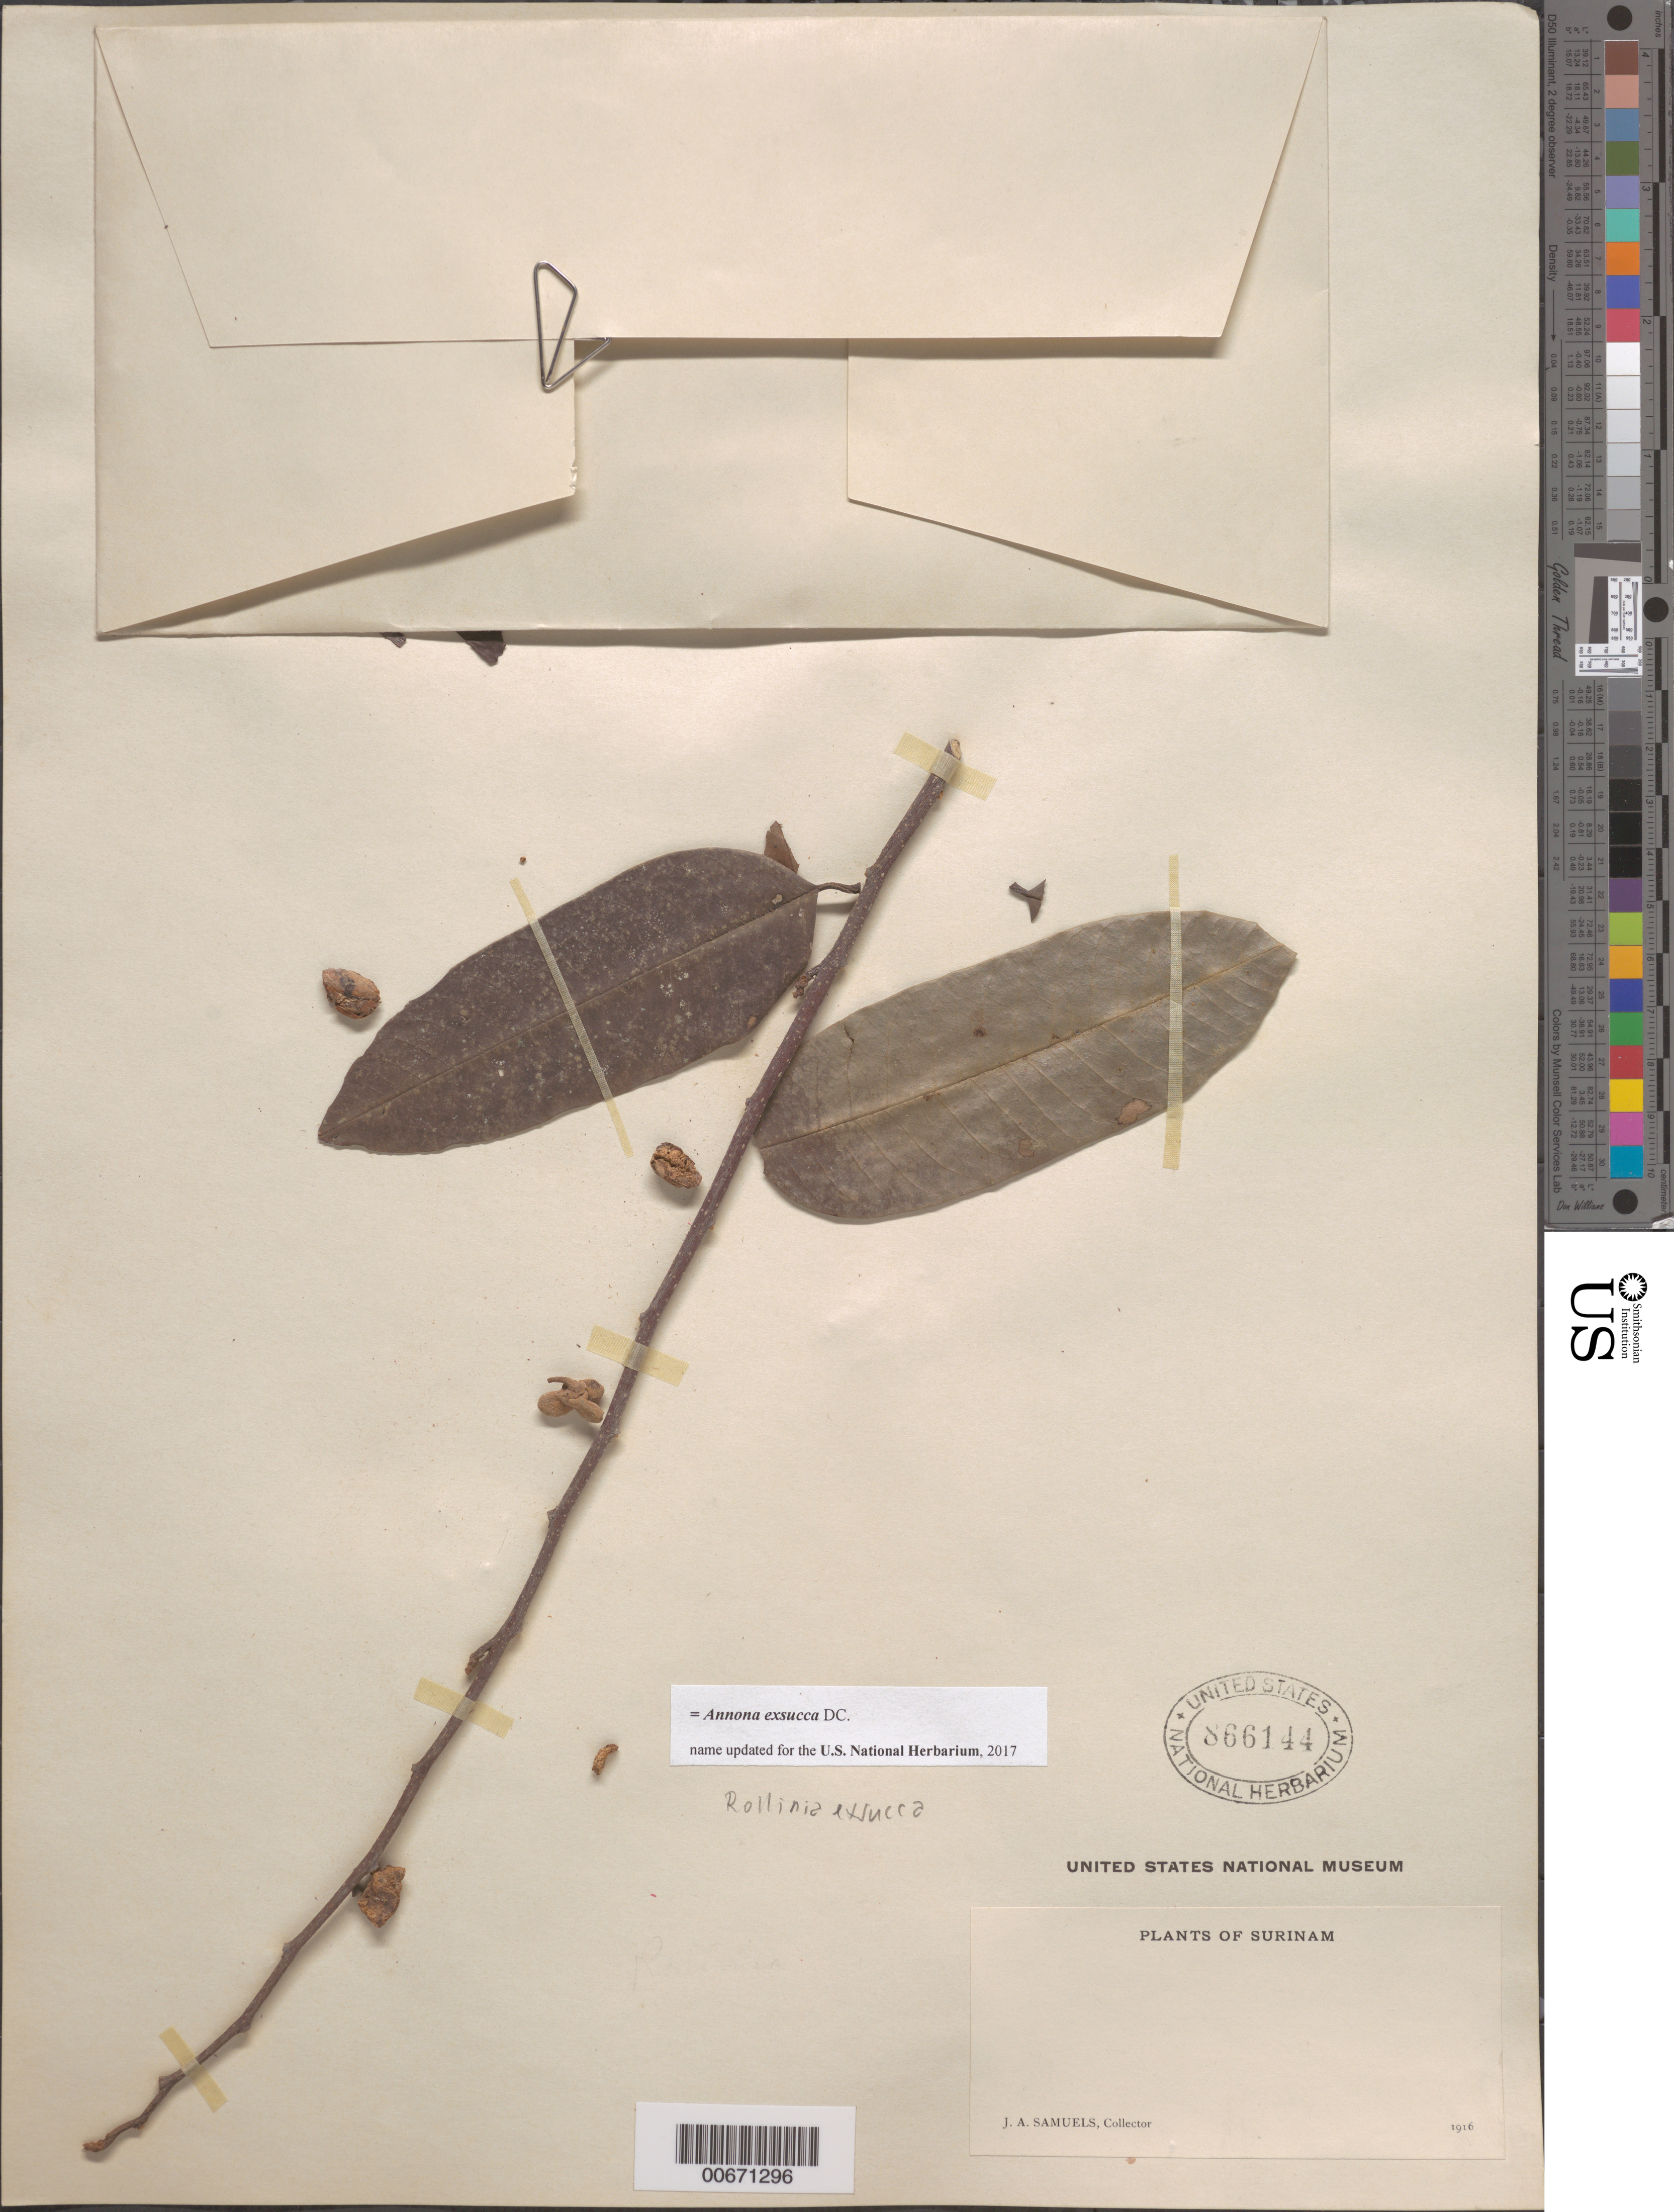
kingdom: Plantae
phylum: Tracheophyta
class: Magnoliopsida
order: Magnoliales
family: Annonaceae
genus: Annona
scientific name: Annona exsucca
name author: DC. ex Dunal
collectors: J. A. Samuels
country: Suriname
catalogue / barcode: US 866144